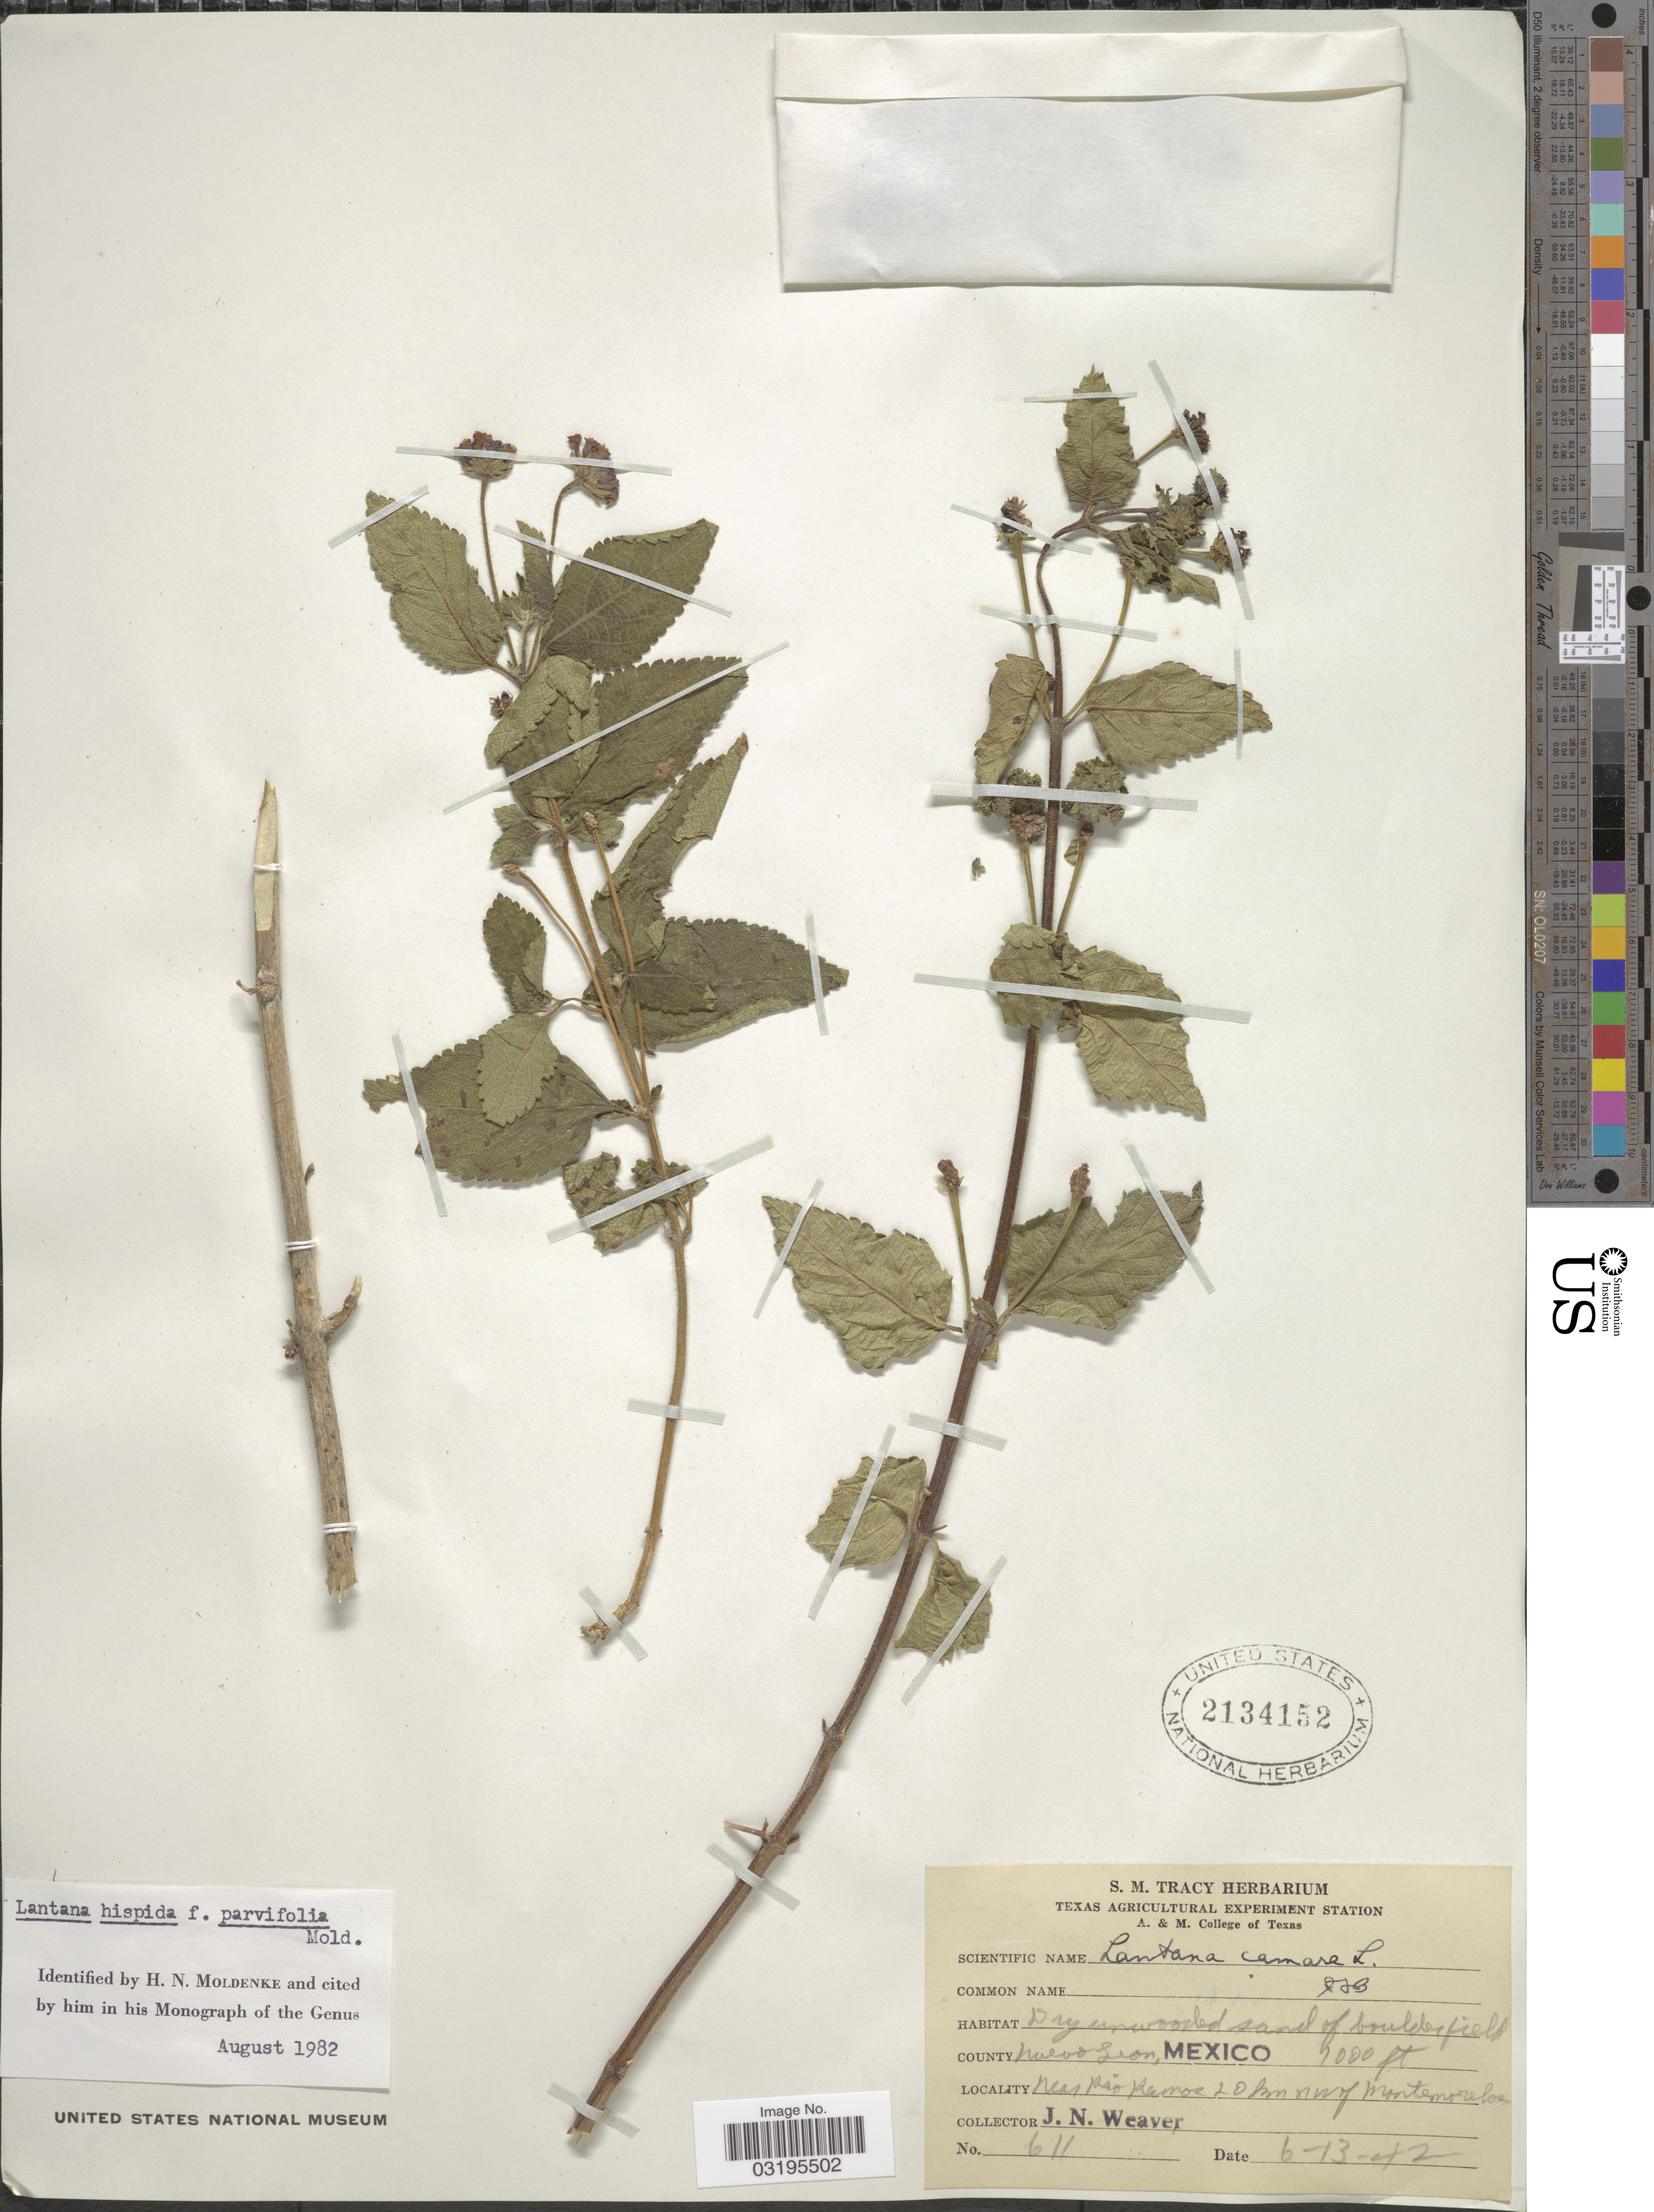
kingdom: Plantae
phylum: Tracheophyta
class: Magnoliopsida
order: Lamiales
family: Verbenaceae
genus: Lantana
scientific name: Lantana hispida f. parvifolia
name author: Kunth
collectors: J. N. Weaver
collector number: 611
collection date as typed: Transcribed d/m/y: 13/6/42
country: Mexico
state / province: Nuevo León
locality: Near Rio Ramos 20 km NW of Monte Morelos.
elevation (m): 305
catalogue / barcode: US 2134152